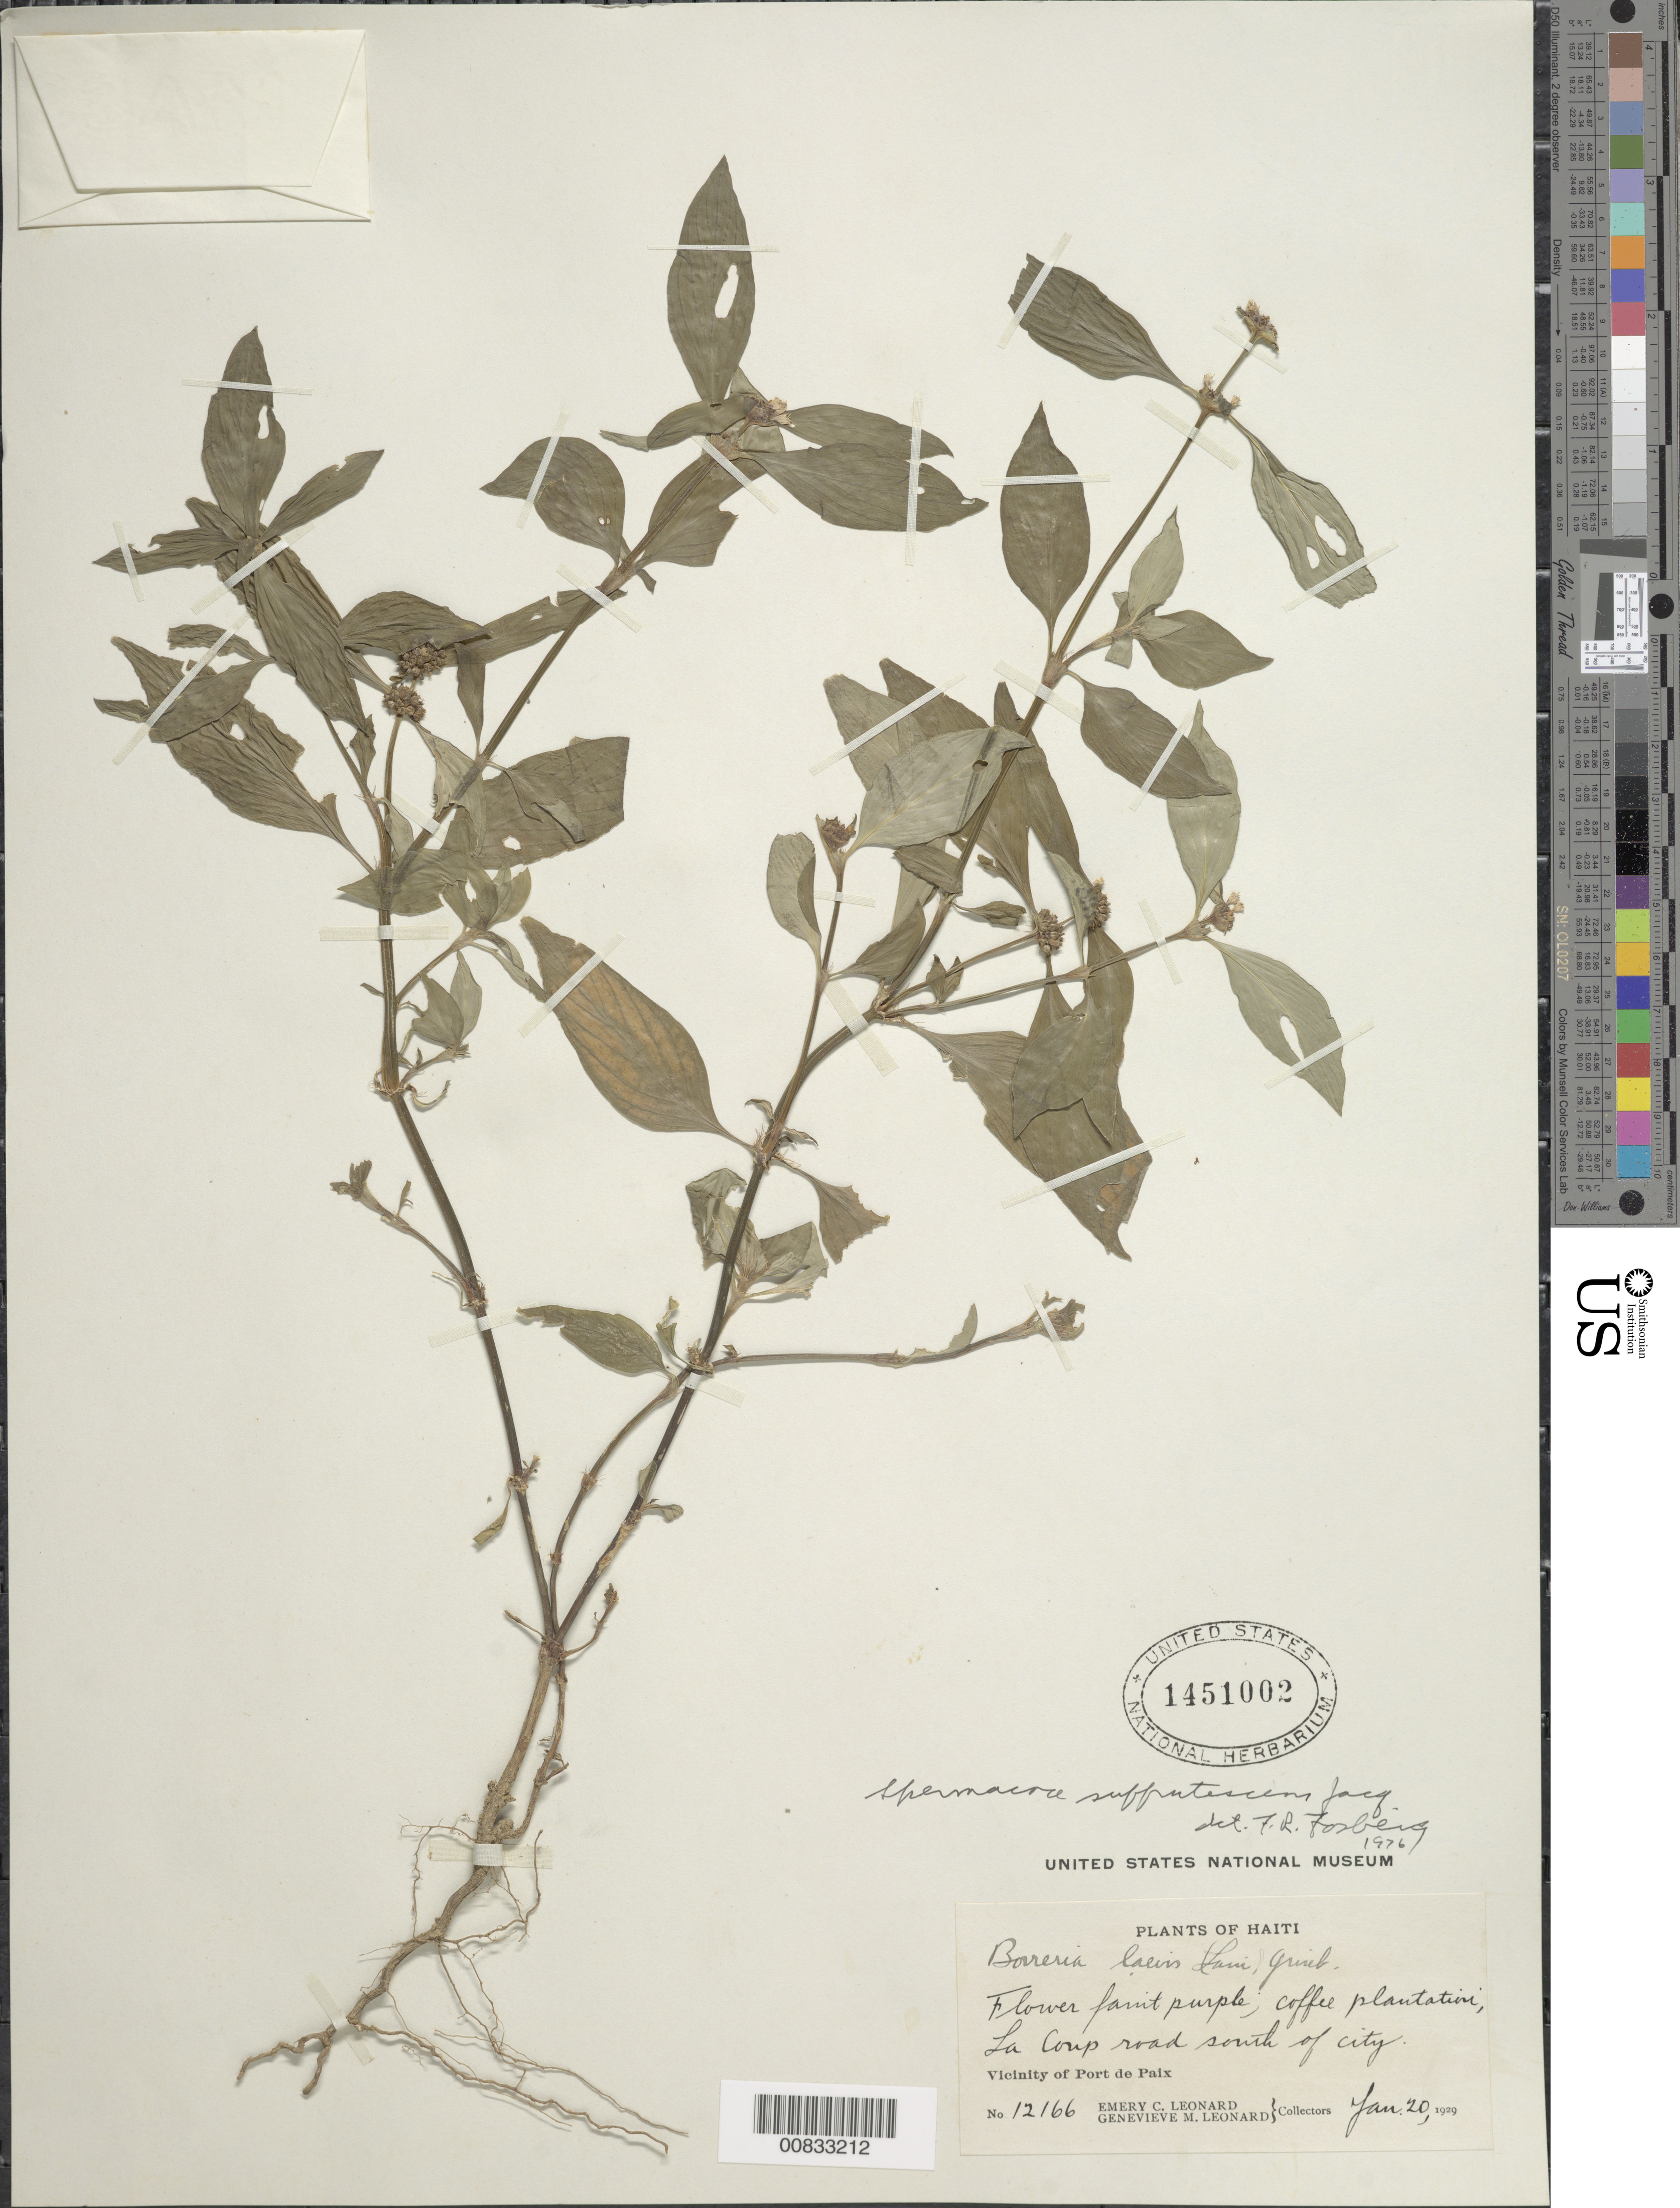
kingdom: Plantae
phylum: Tracheophyta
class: Magnoliopsida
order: Gentianales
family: Rubiaceae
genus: Spermacoce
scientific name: Spermacoce remota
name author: Lam.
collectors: E. C. Leonard & G. M. Leonard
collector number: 12166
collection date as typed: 20 Jan 1929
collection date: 1929-01-20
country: Haiti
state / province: Nord-Ouest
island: Hispaniola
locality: Vicinity of Port de Paix, La Coup road, S of city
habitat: Coffee plantation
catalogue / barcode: US 1451002